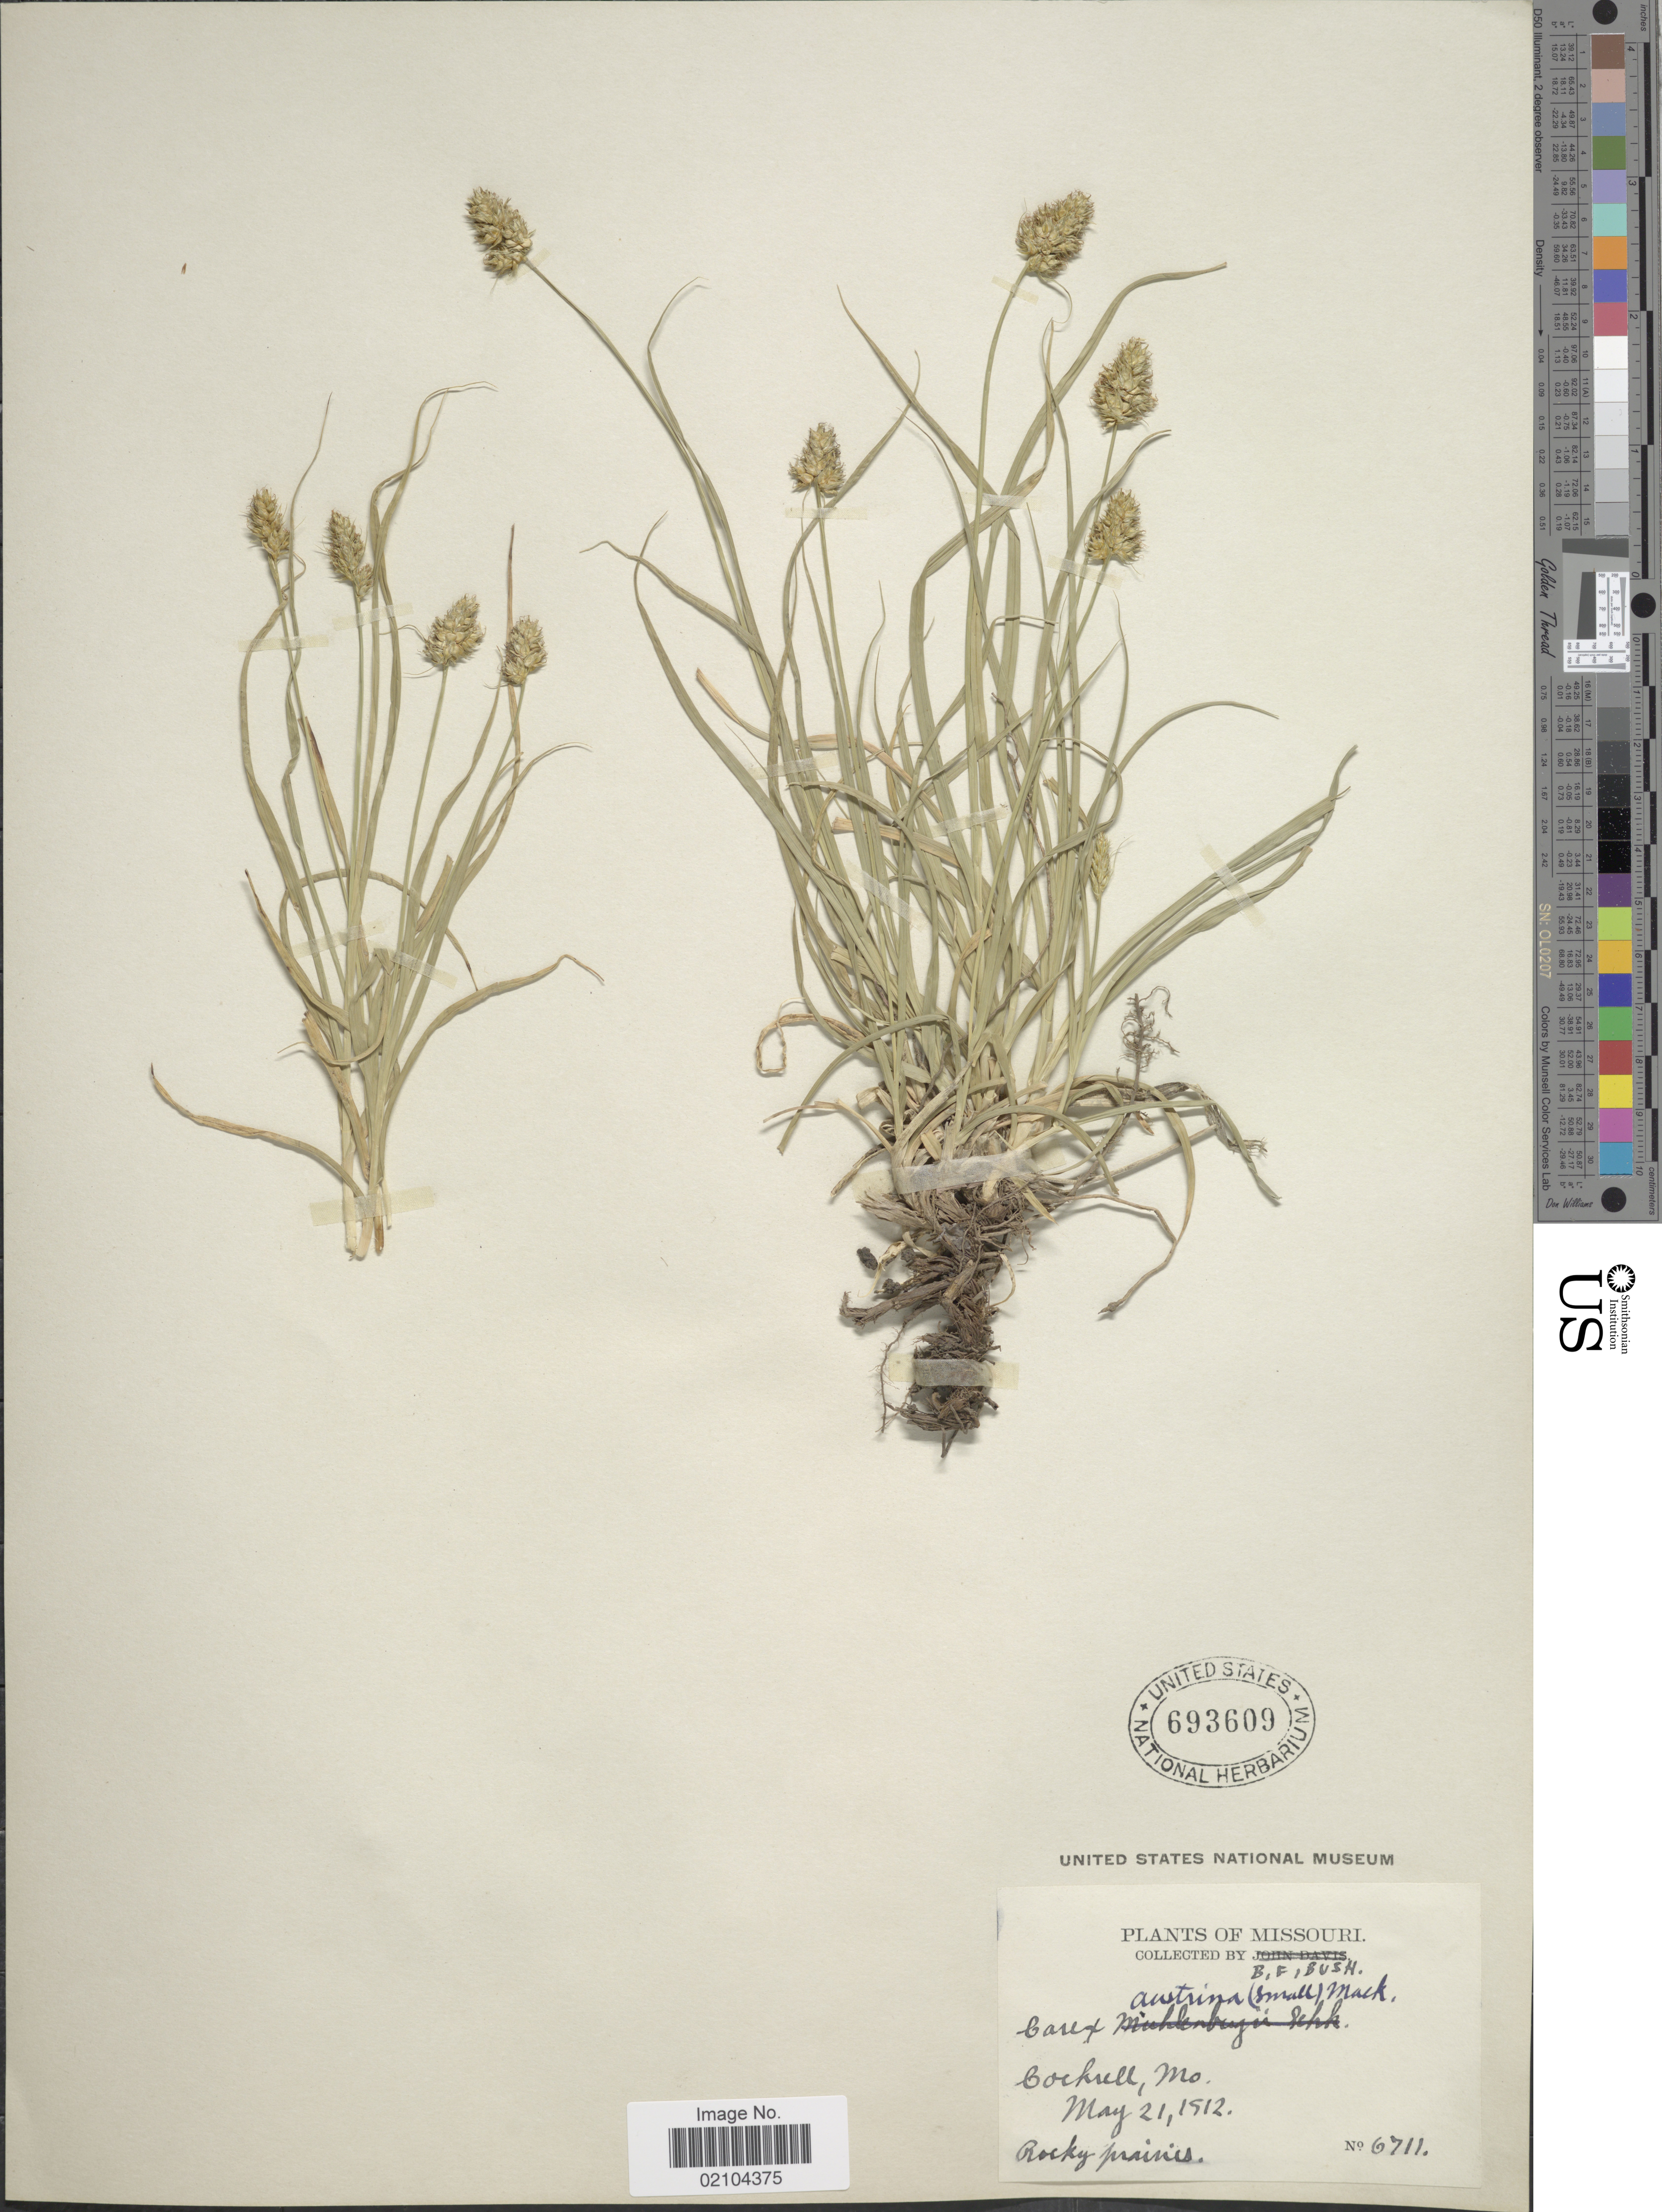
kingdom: Plantae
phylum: Tracheophyta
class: Liliopsida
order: Poales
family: Cyperaceae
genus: Carex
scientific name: Carex austrina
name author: Mack.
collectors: B. F. Bush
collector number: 6711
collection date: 1912-05-21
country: United States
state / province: Missouri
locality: Cockrell, rocky prairies.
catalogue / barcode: US 693609